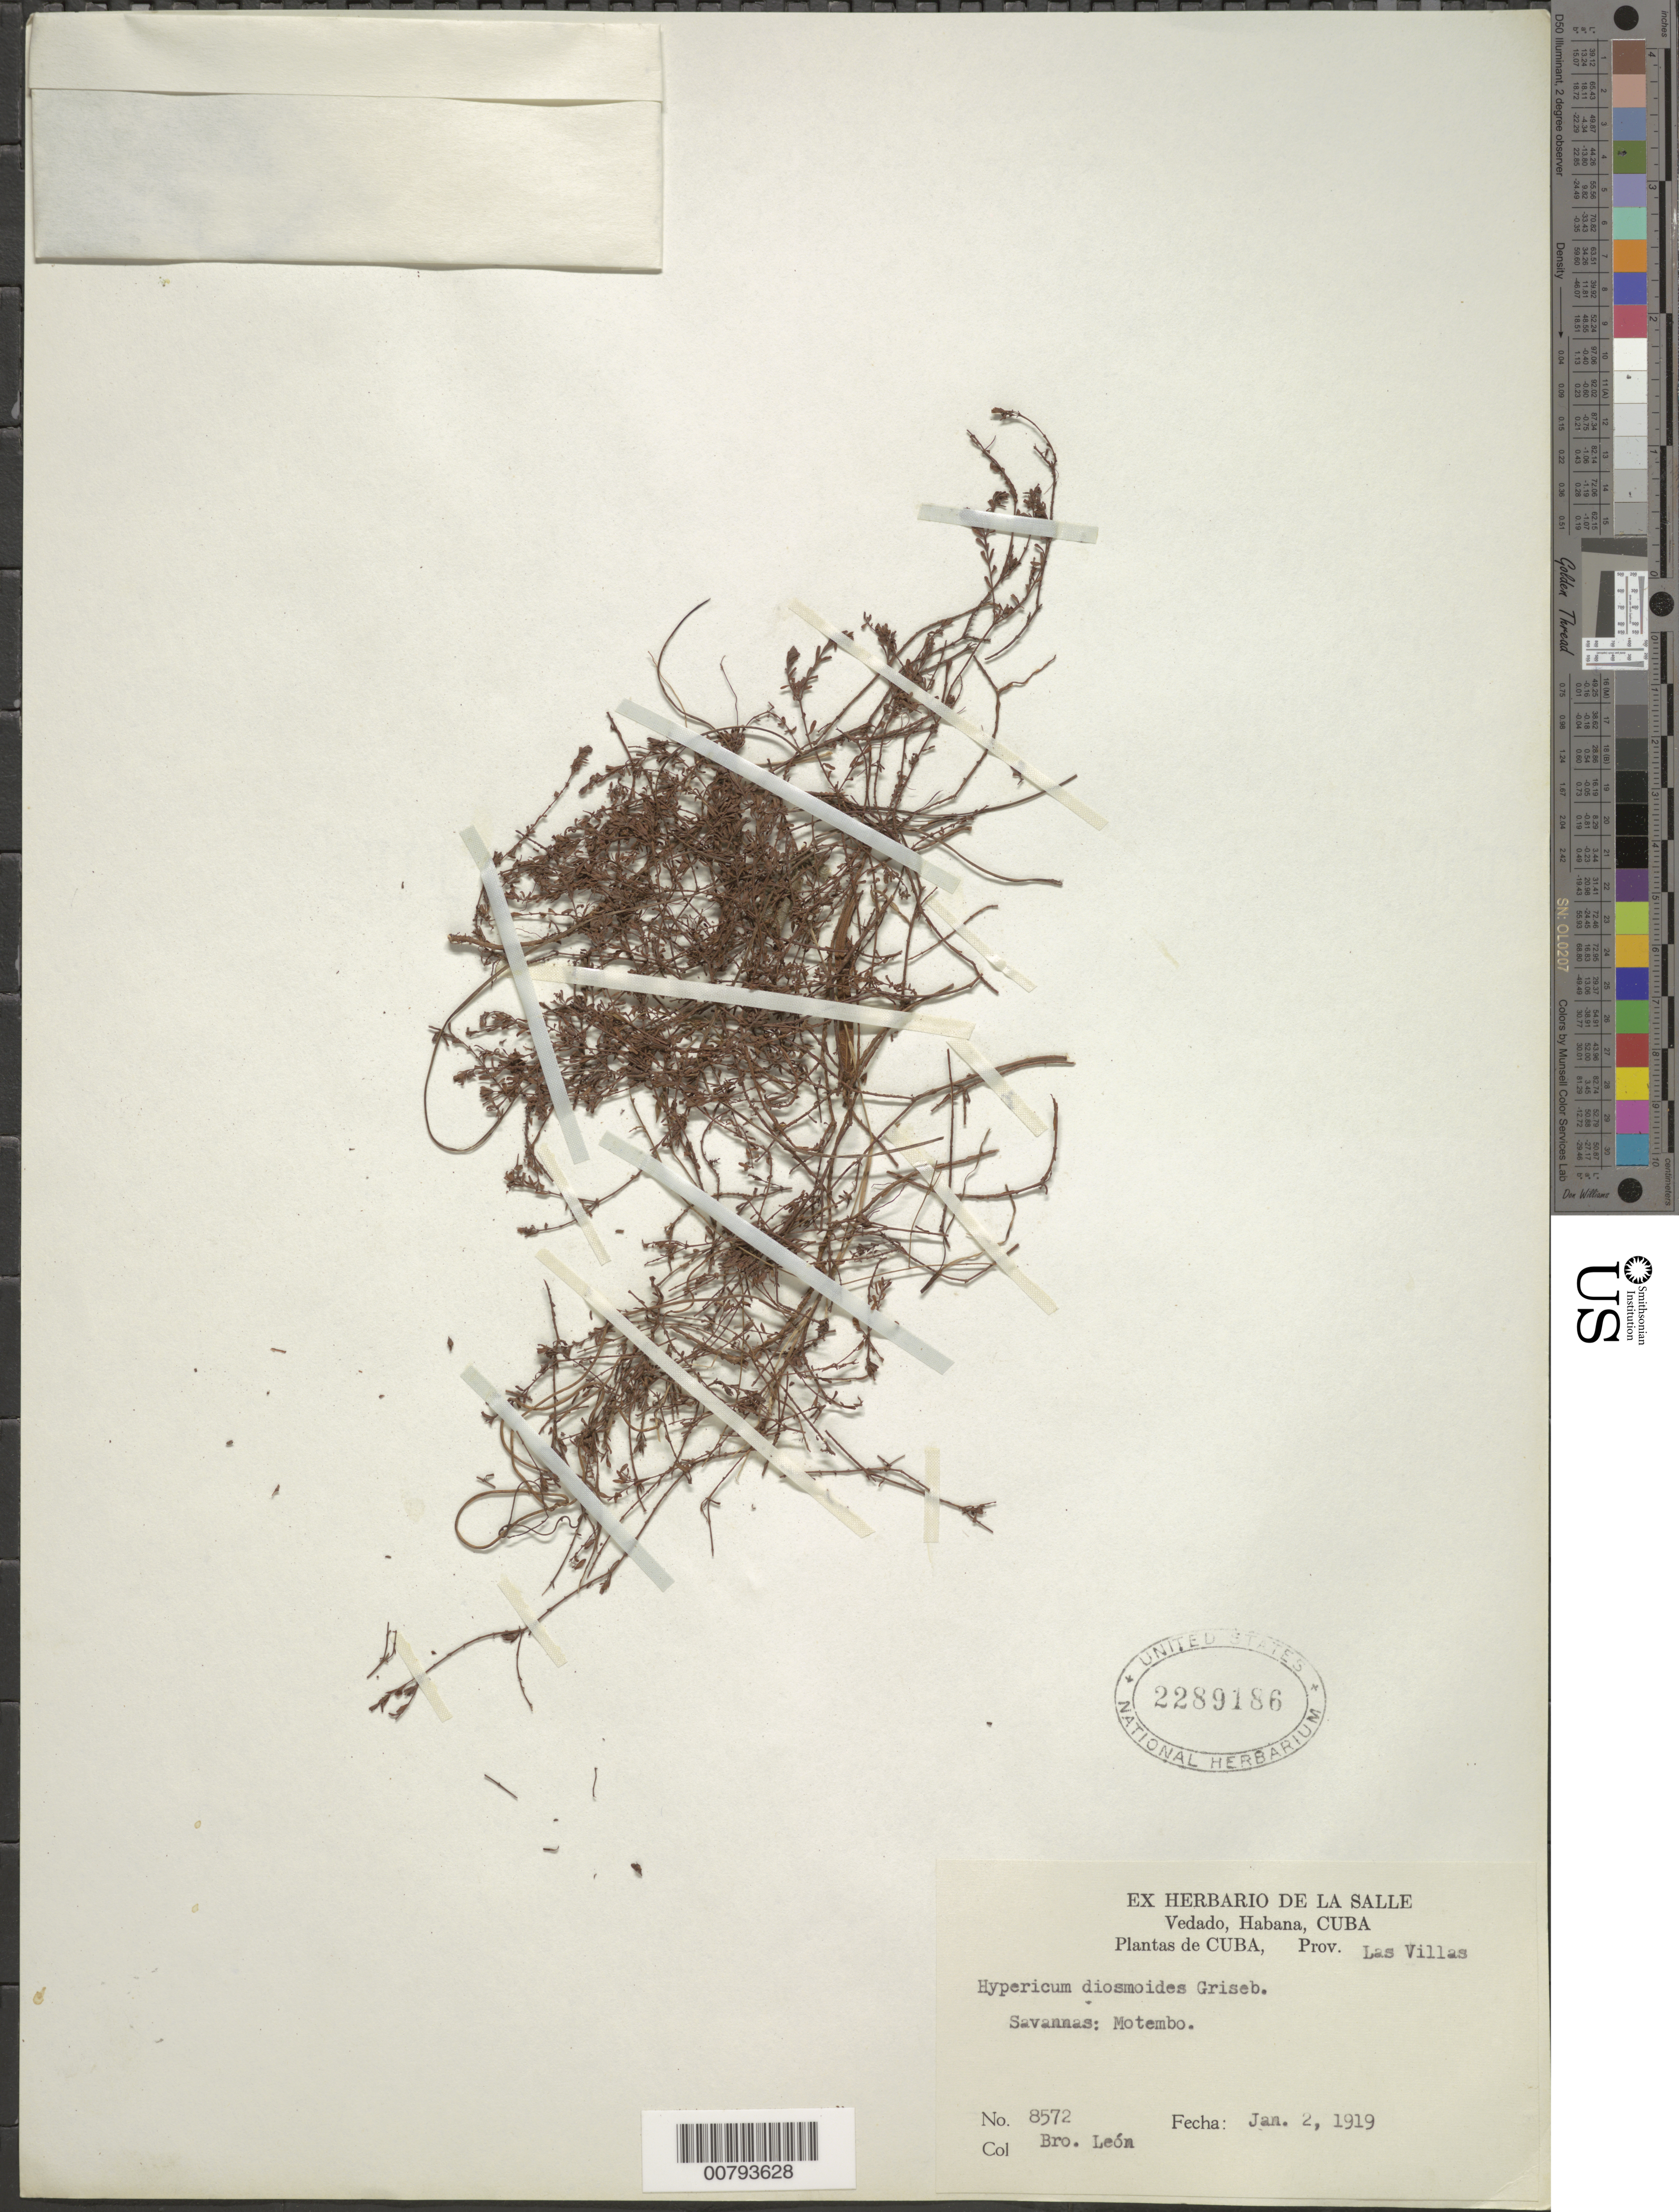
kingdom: Plantae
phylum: Tracheophyta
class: Magnoliopsida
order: Malpighiales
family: Hypericaceae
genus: Hypericum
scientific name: Hypericum diosmoides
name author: Griseb.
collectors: Bro. León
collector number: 8572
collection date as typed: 02 Jan 1919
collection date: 1919-01-02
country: Cuba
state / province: Las Villas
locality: Vedado, Habana; Motembo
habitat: Savanna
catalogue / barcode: US 2289186